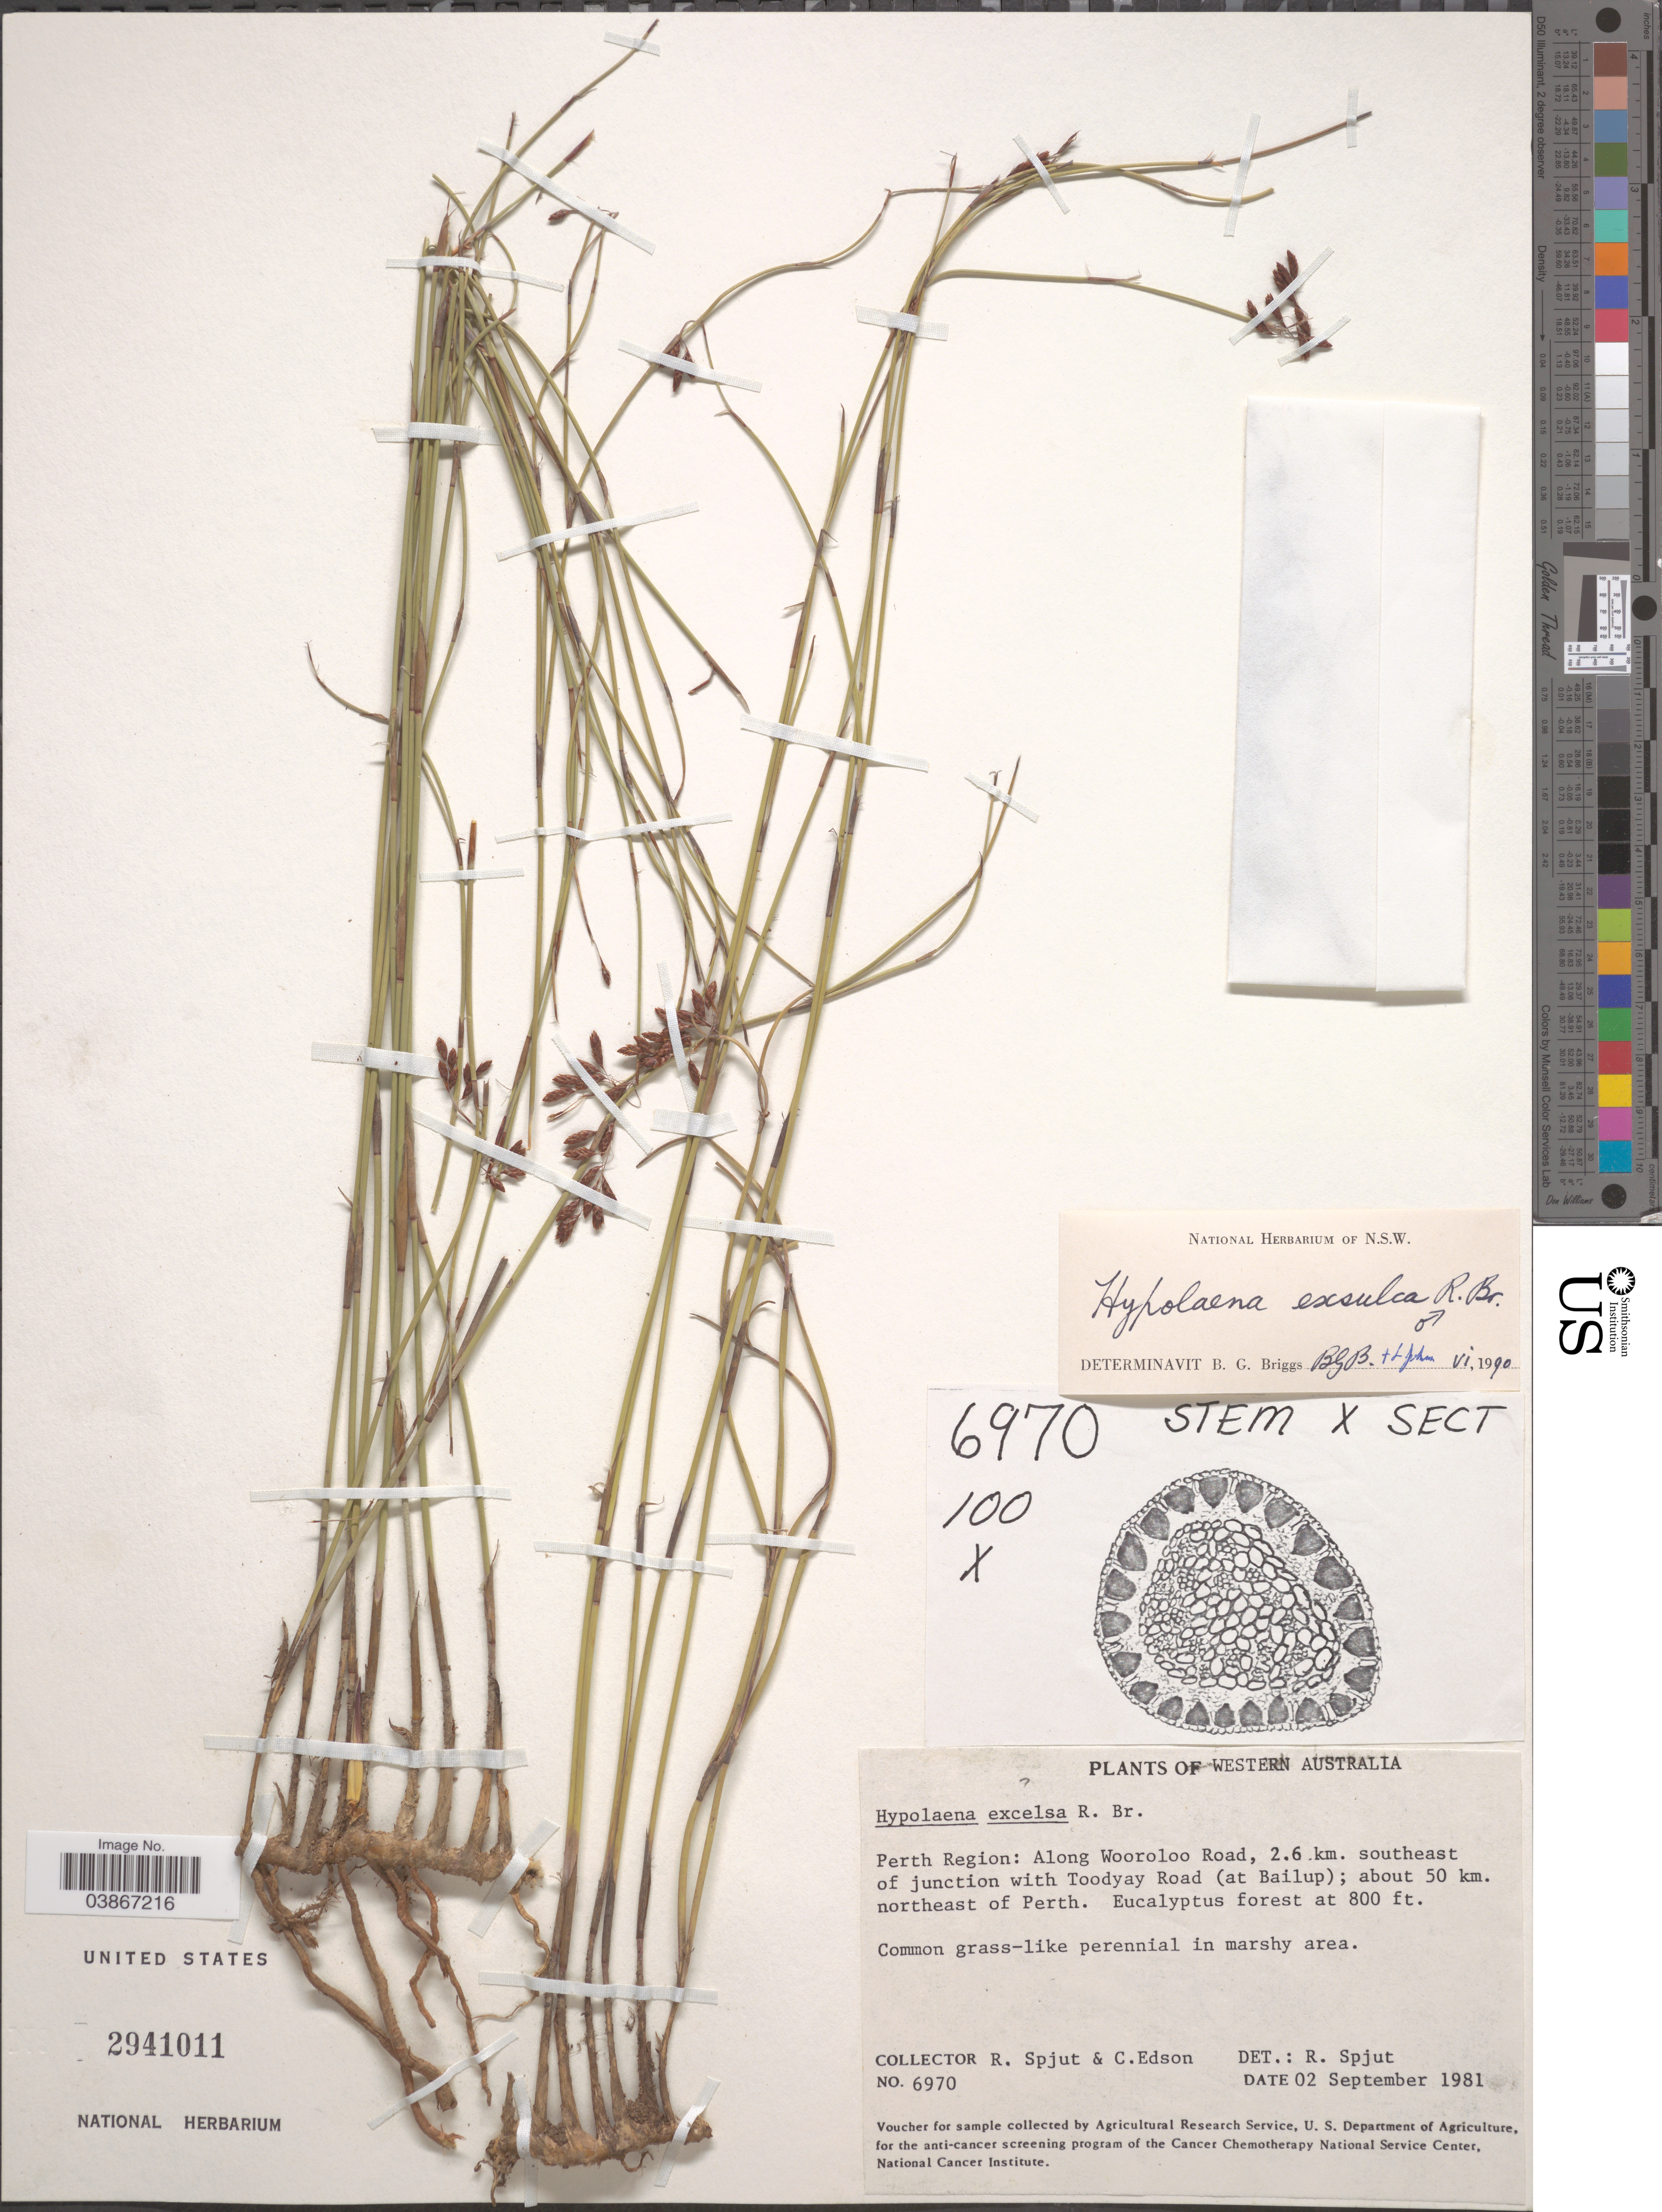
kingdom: Plantae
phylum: Tracheophyta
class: Liliopsida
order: Poales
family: Restionaceae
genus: Hypolaena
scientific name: Hypolaena exsulca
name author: R. Br.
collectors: R. Spjut & C. Edson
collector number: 6970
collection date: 1981-09-02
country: Australia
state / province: Western Australia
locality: Perth Region: Along Wooroloo Road, 2.6 km. southeast of junction with Toodyay Road (at Bailup); about 50 km. northeast of Perth. Eucalyptus forest.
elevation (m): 244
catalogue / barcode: US 2941011